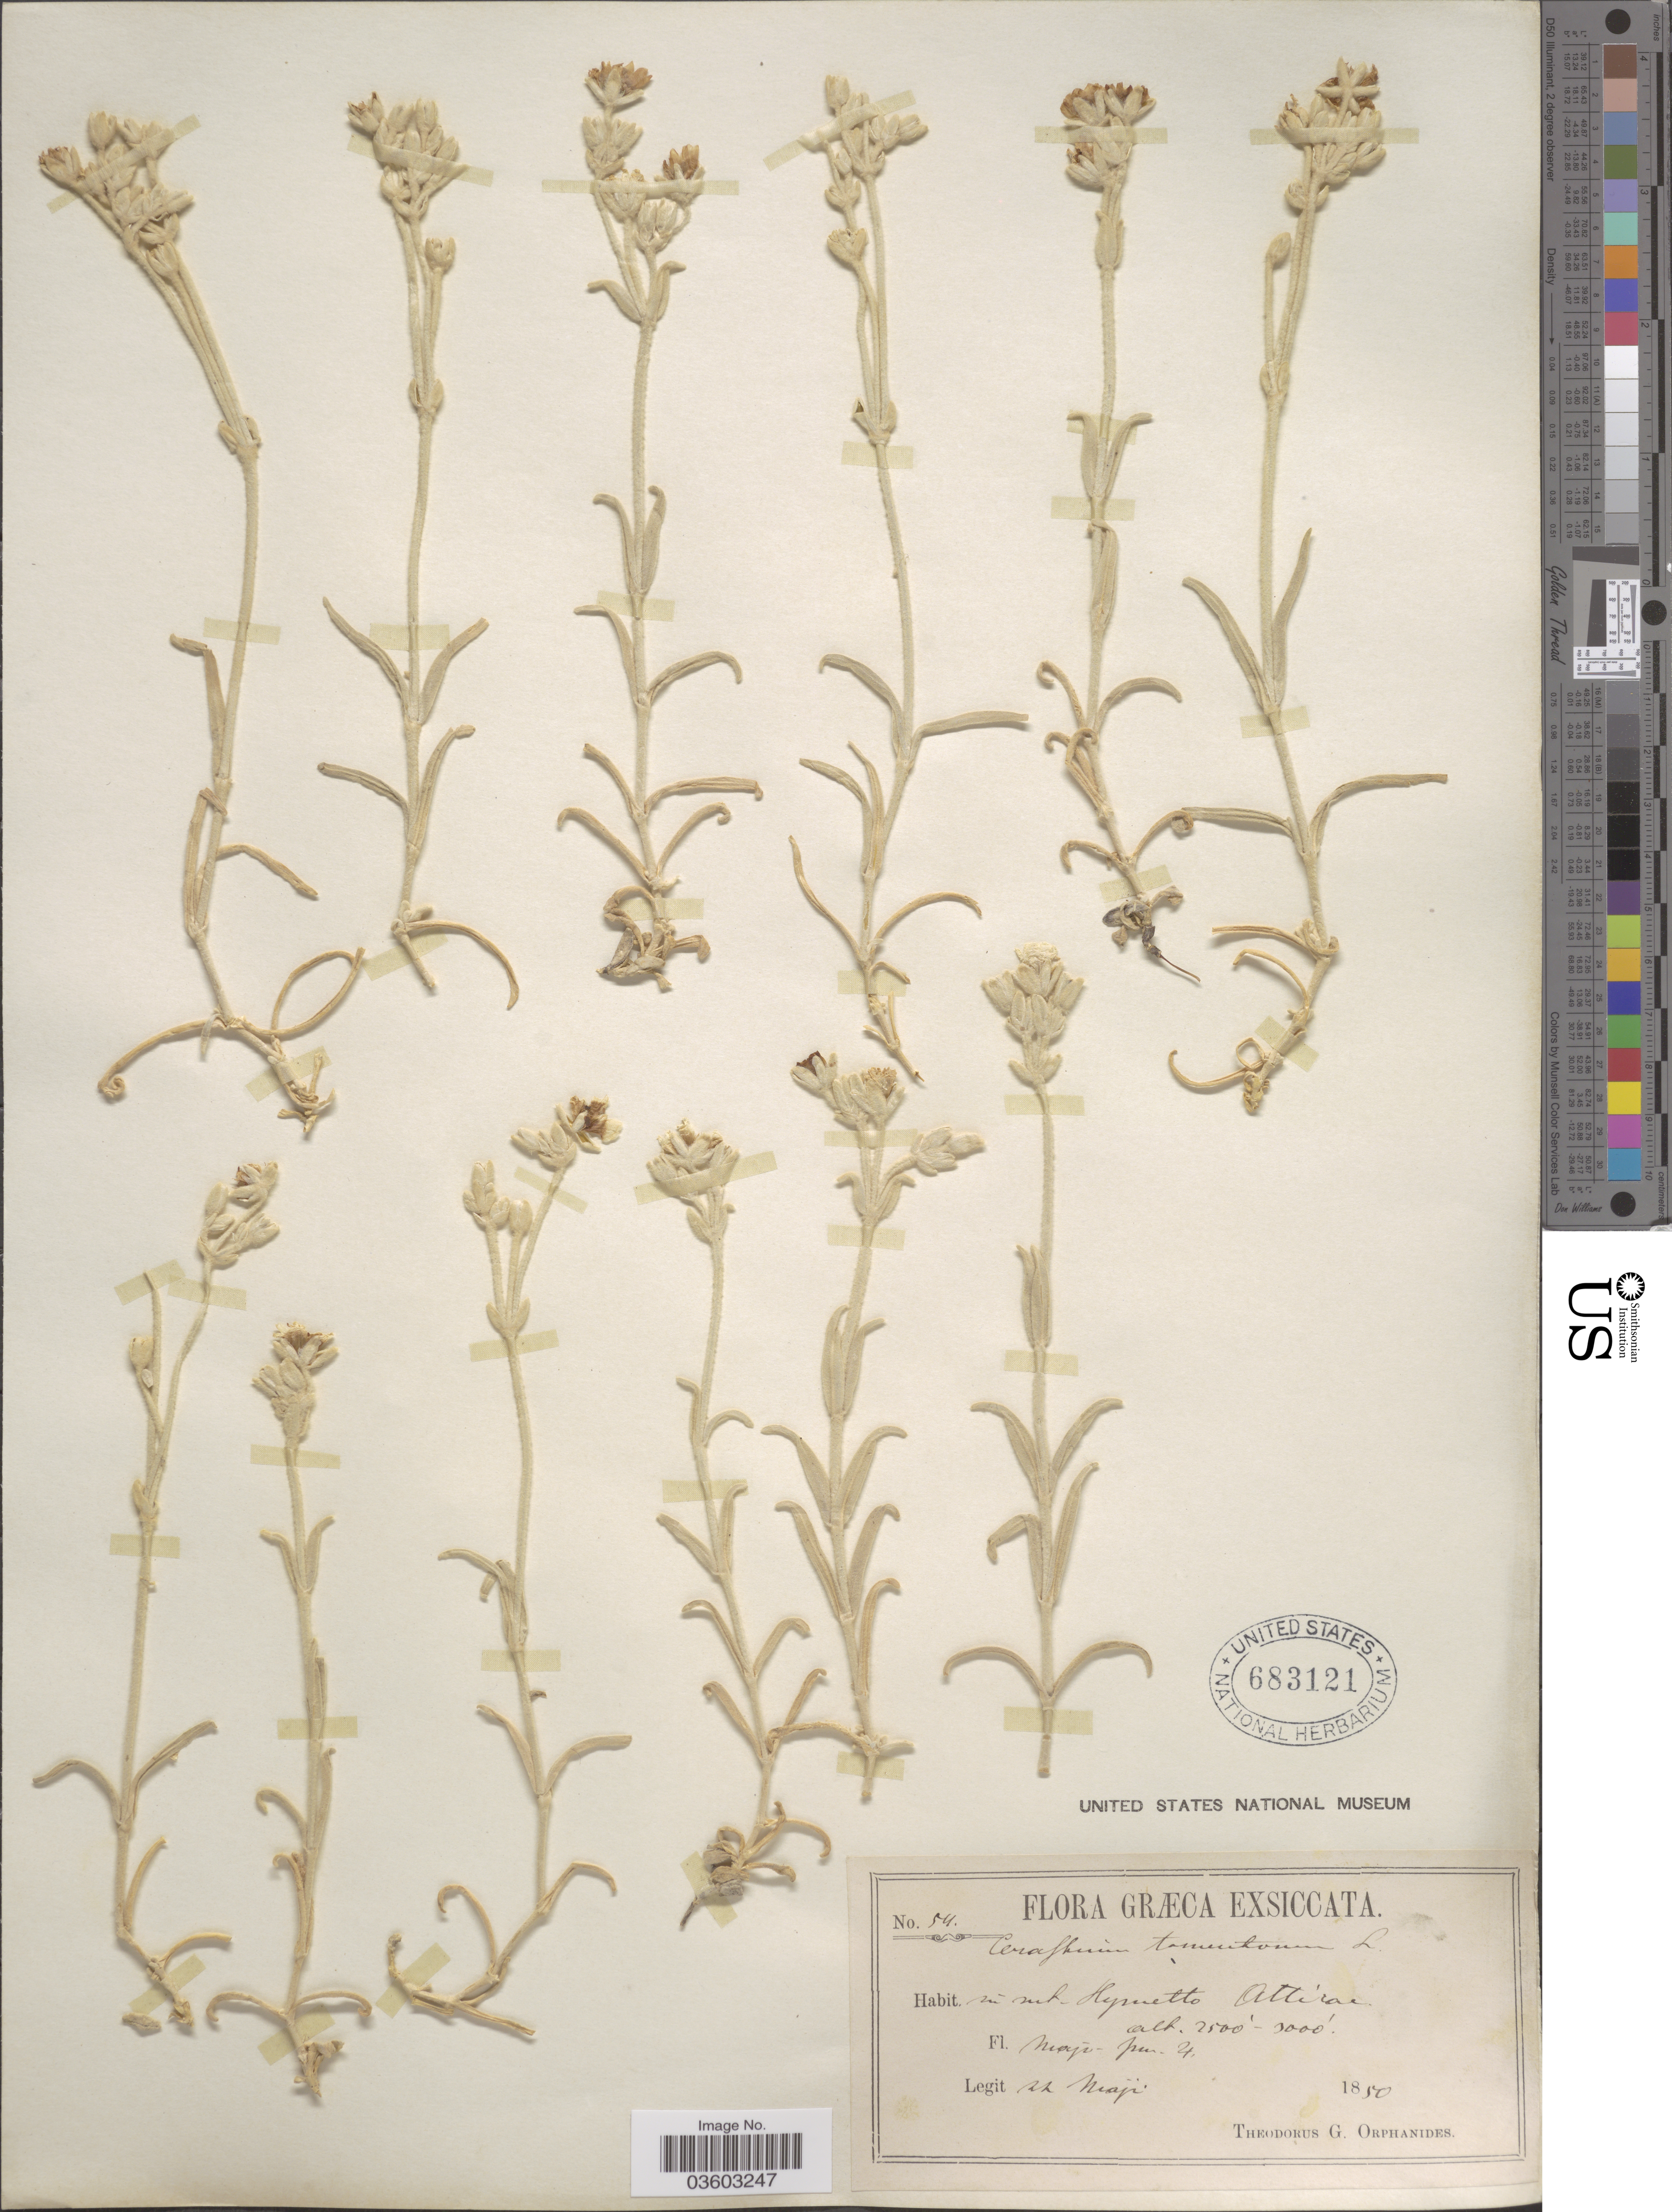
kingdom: Plantae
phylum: Tracheophyta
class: Magnoliopsida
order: Caryophyllales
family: Caryophyllaceae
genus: Cerastium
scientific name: Cerastium tomentosum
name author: L.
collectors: T. G. Orphanides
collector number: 54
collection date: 1850-05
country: Greece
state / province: Attica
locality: Græca. in mt. Hymetto Atticae.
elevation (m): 762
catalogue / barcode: US 683121